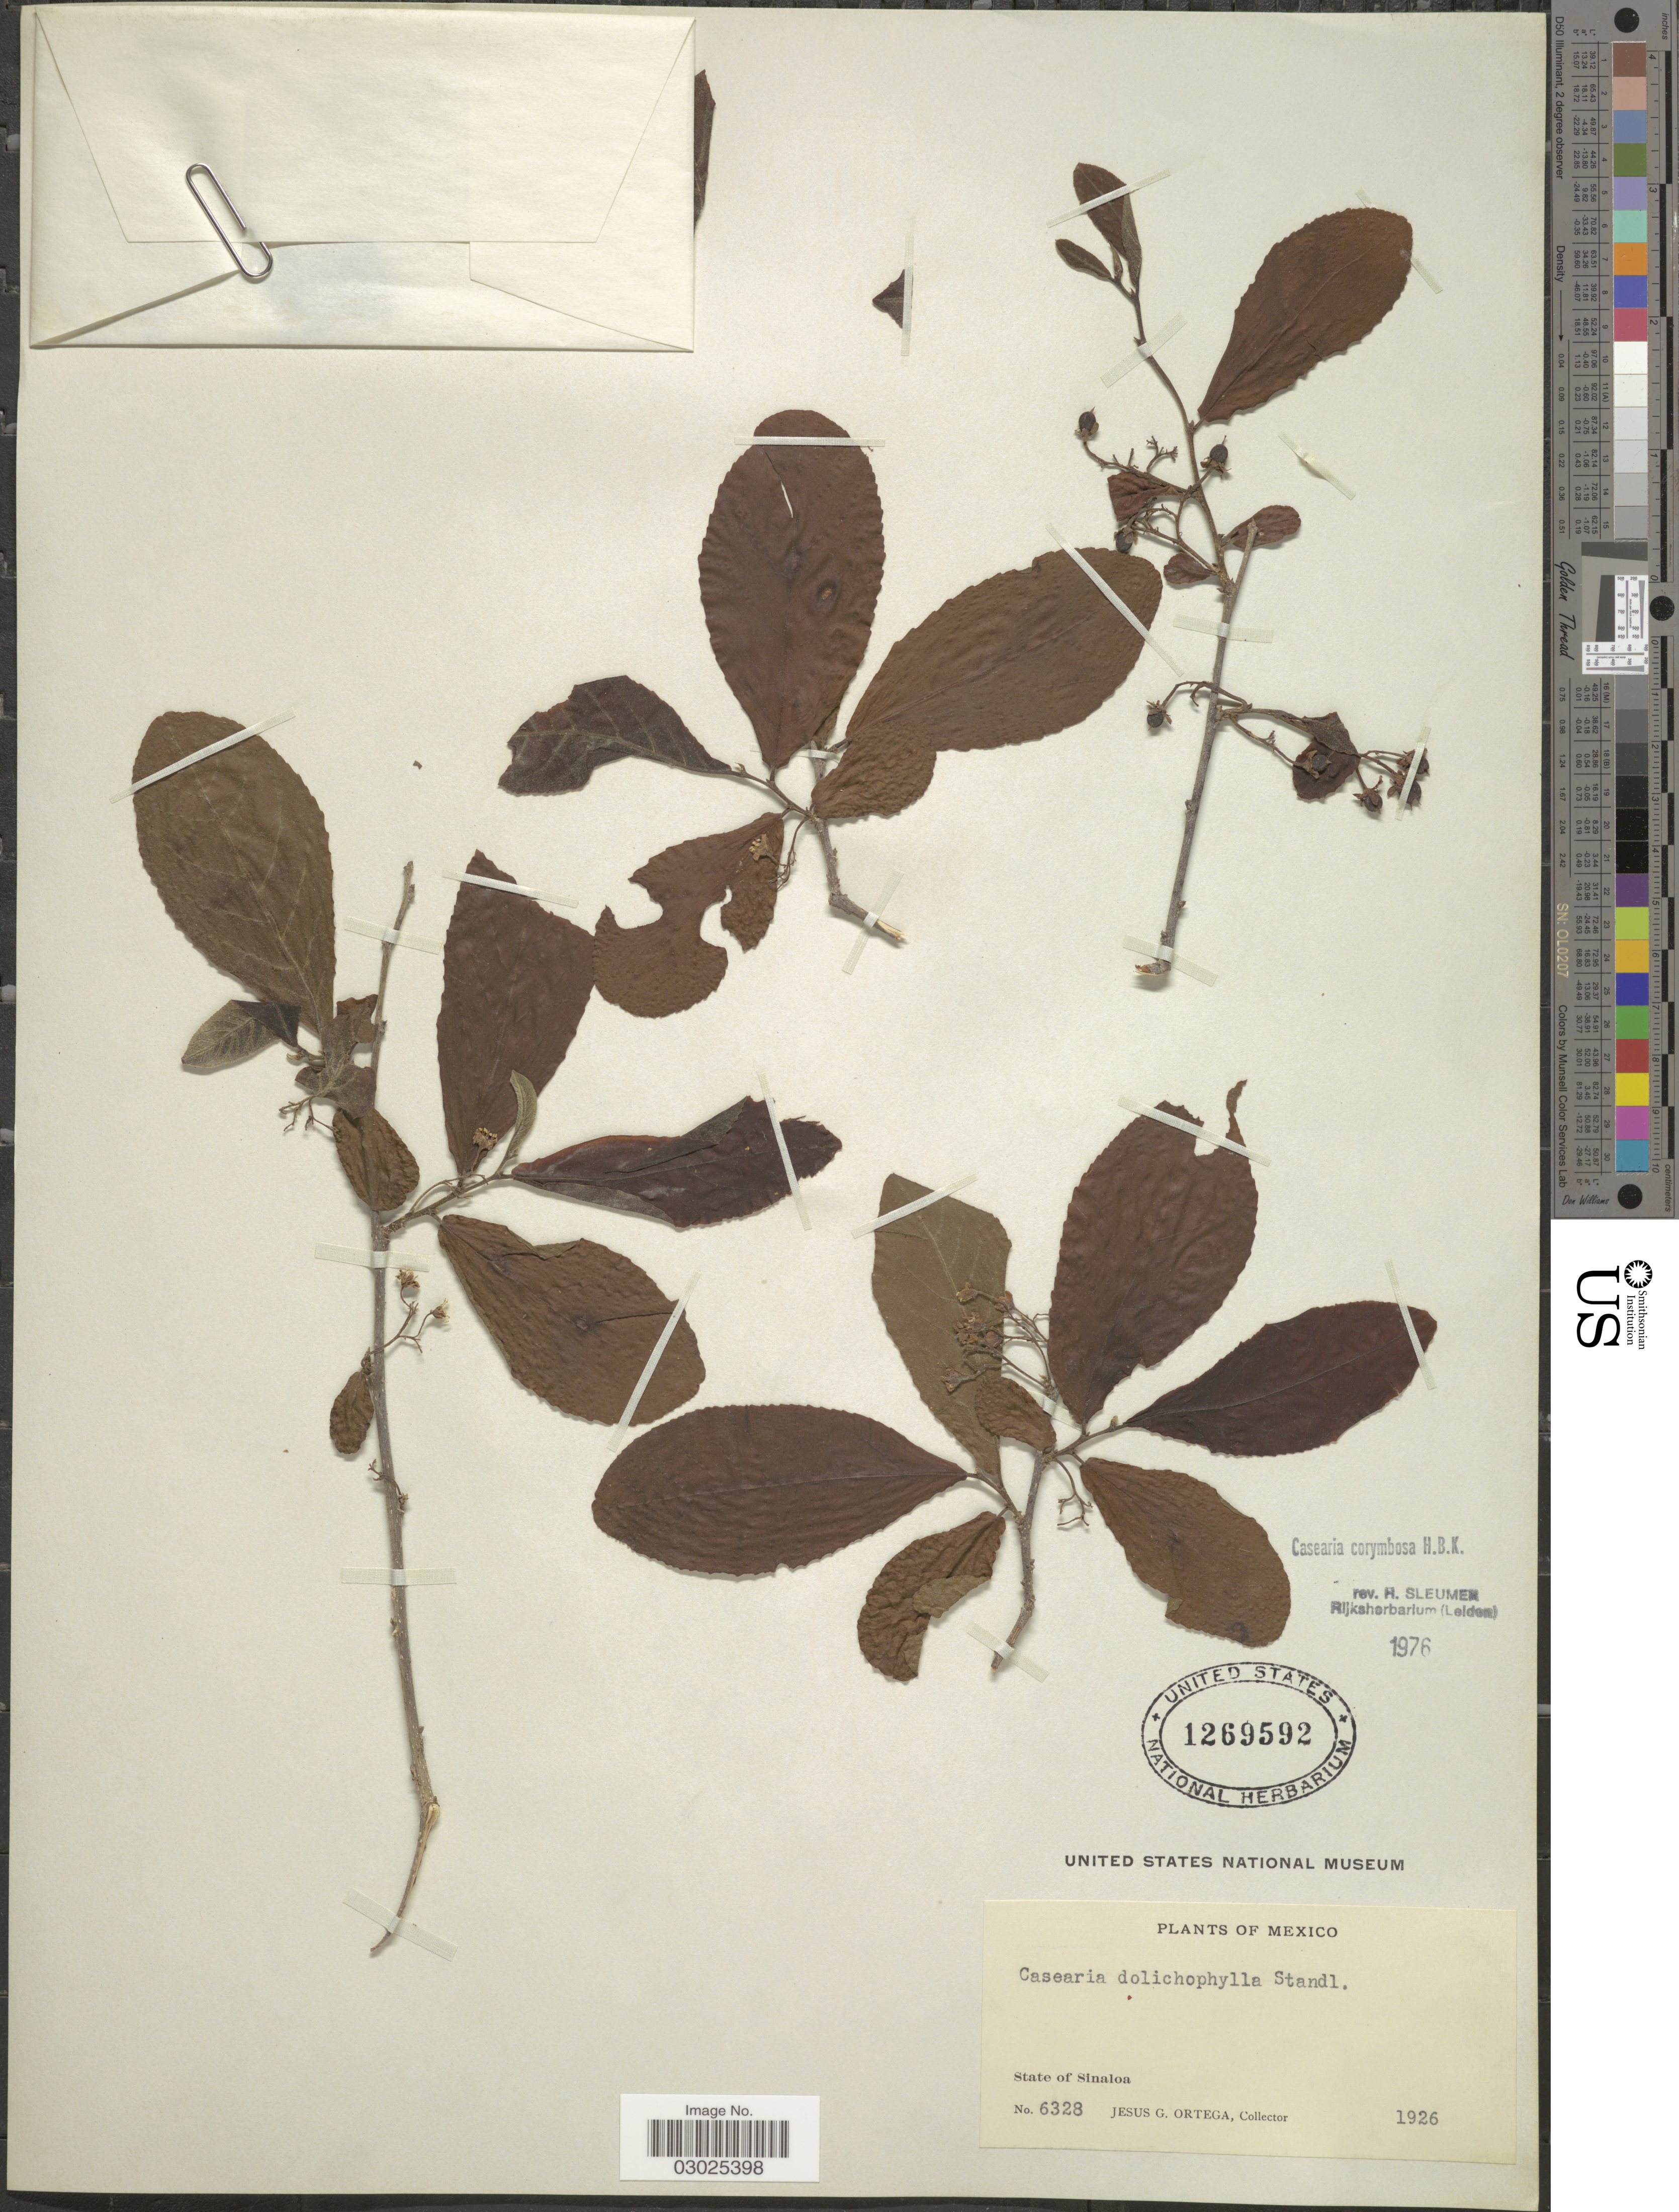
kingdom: Plantae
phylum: Tracheophyta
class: Magnoliopsida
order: Malpighiales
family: Salicaceae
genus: Casearia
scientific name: Casearia corymbosa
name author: Kunth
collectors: J. Ortega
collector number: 6328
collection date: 1926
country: Mexico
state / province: Sinaloa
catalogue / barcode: US 1269592